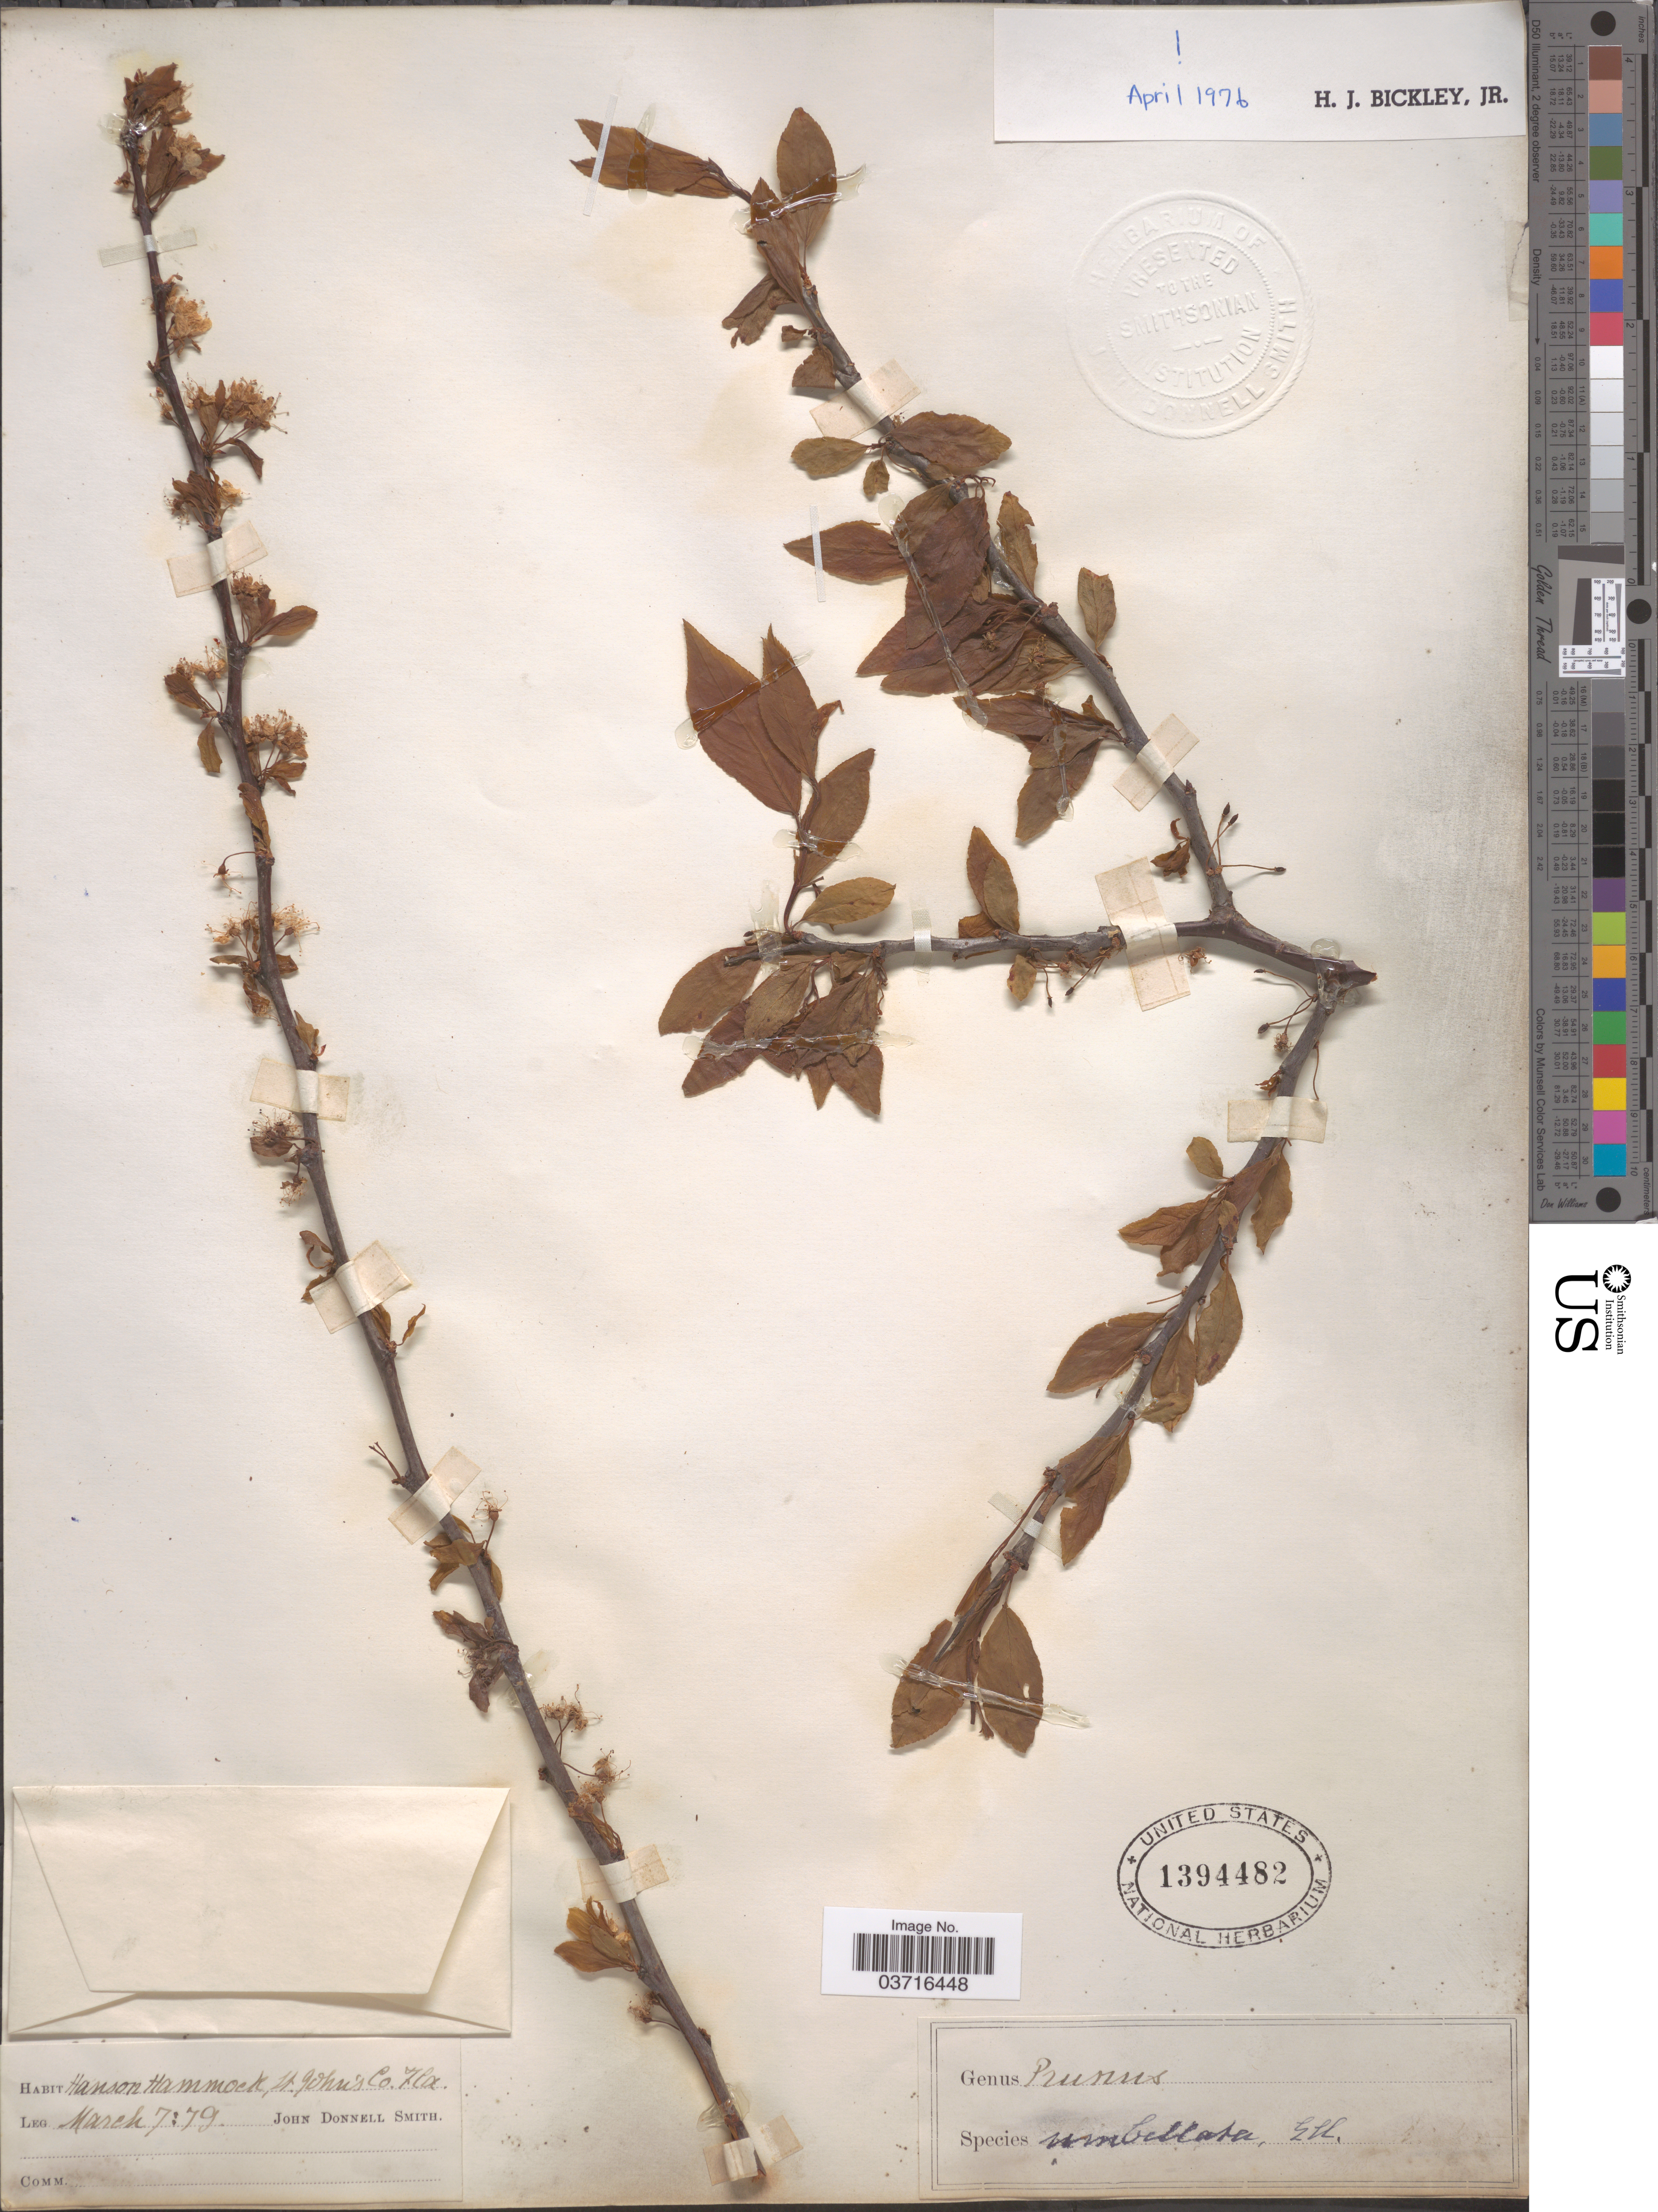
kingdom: Plantae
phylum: Tracheophyta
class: Magnoliopsida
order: Rosales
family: Rosaceae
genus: Prunus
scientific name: Prunus umbellata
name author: Elliott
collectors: J. Donnell Smith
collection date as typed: Transcribed d/m/y: 7/3/79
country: United States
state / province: Florida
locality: Hanson Hammock, St. John's Co.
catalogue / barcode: US 1394482